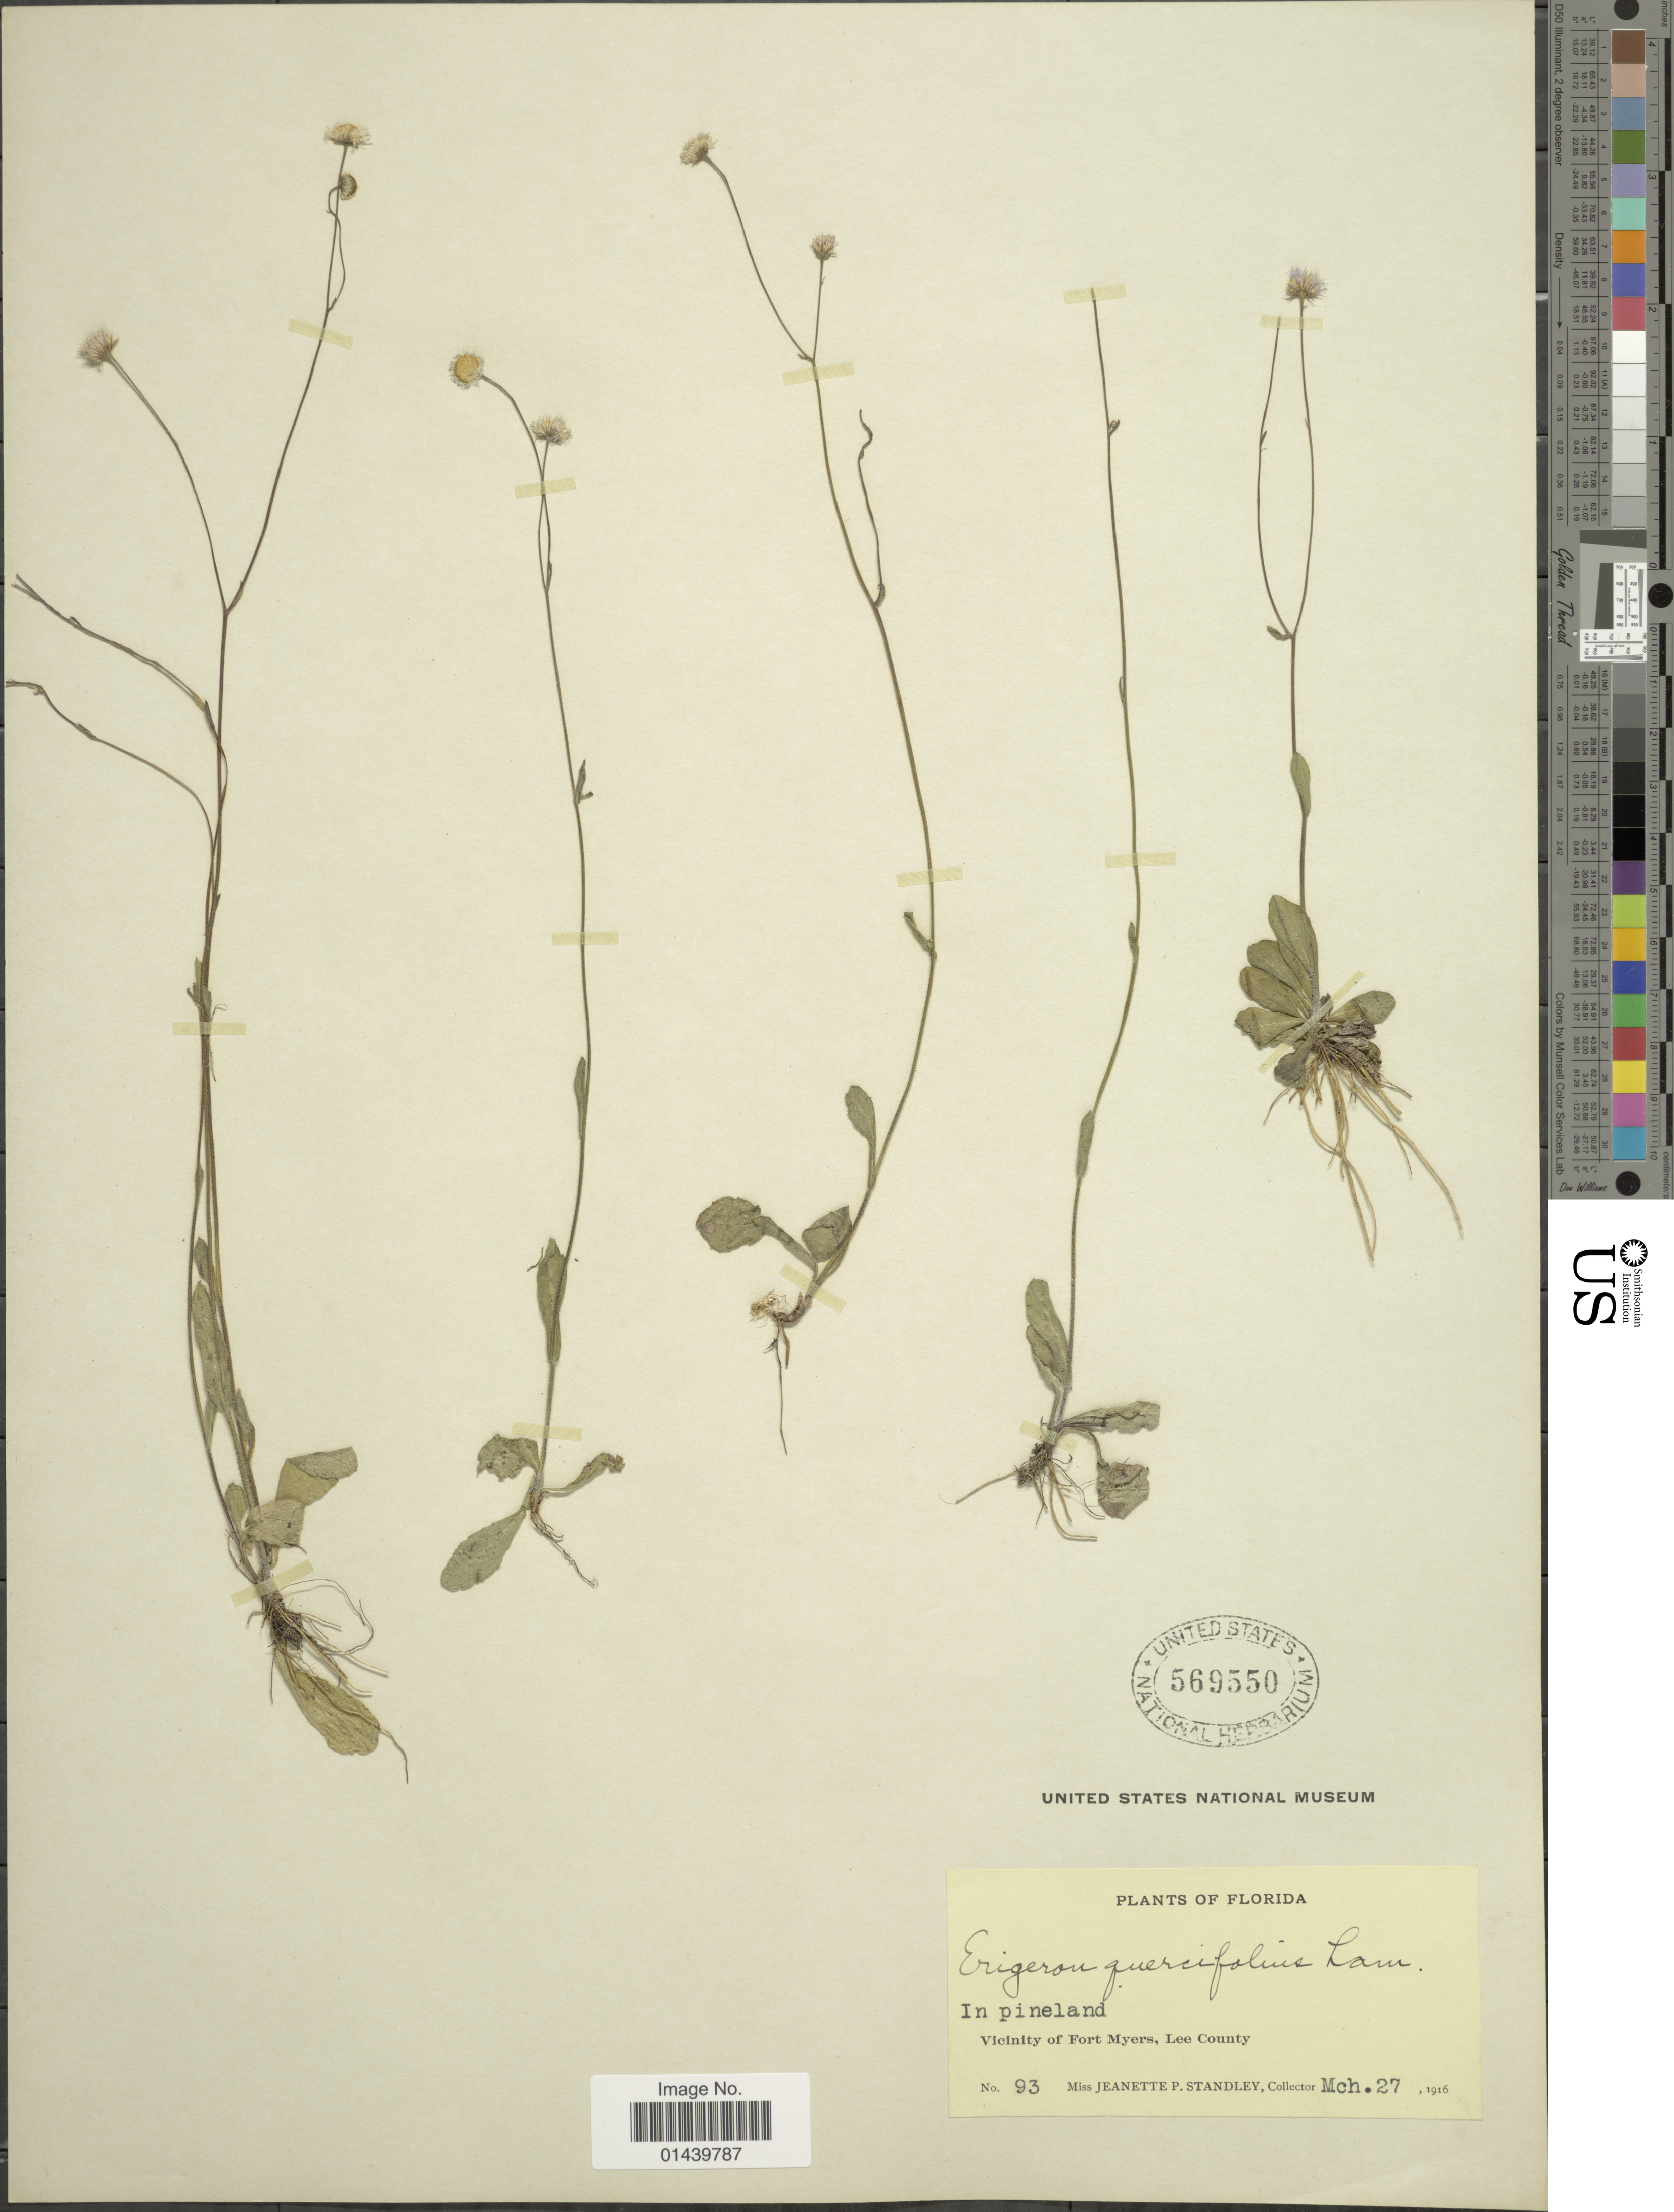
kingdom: Plantae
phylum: Tracheophyta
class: Magnoliopsida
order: Asterales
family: Asteraceae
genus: Erigeron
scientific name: Erigeron quercifolius Lam.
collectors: J. P. Standley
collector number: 93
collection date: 1916-03-27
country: United States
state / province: Florida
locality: Vicinity of Fort Myers, Lee County.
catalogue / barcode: US 569550